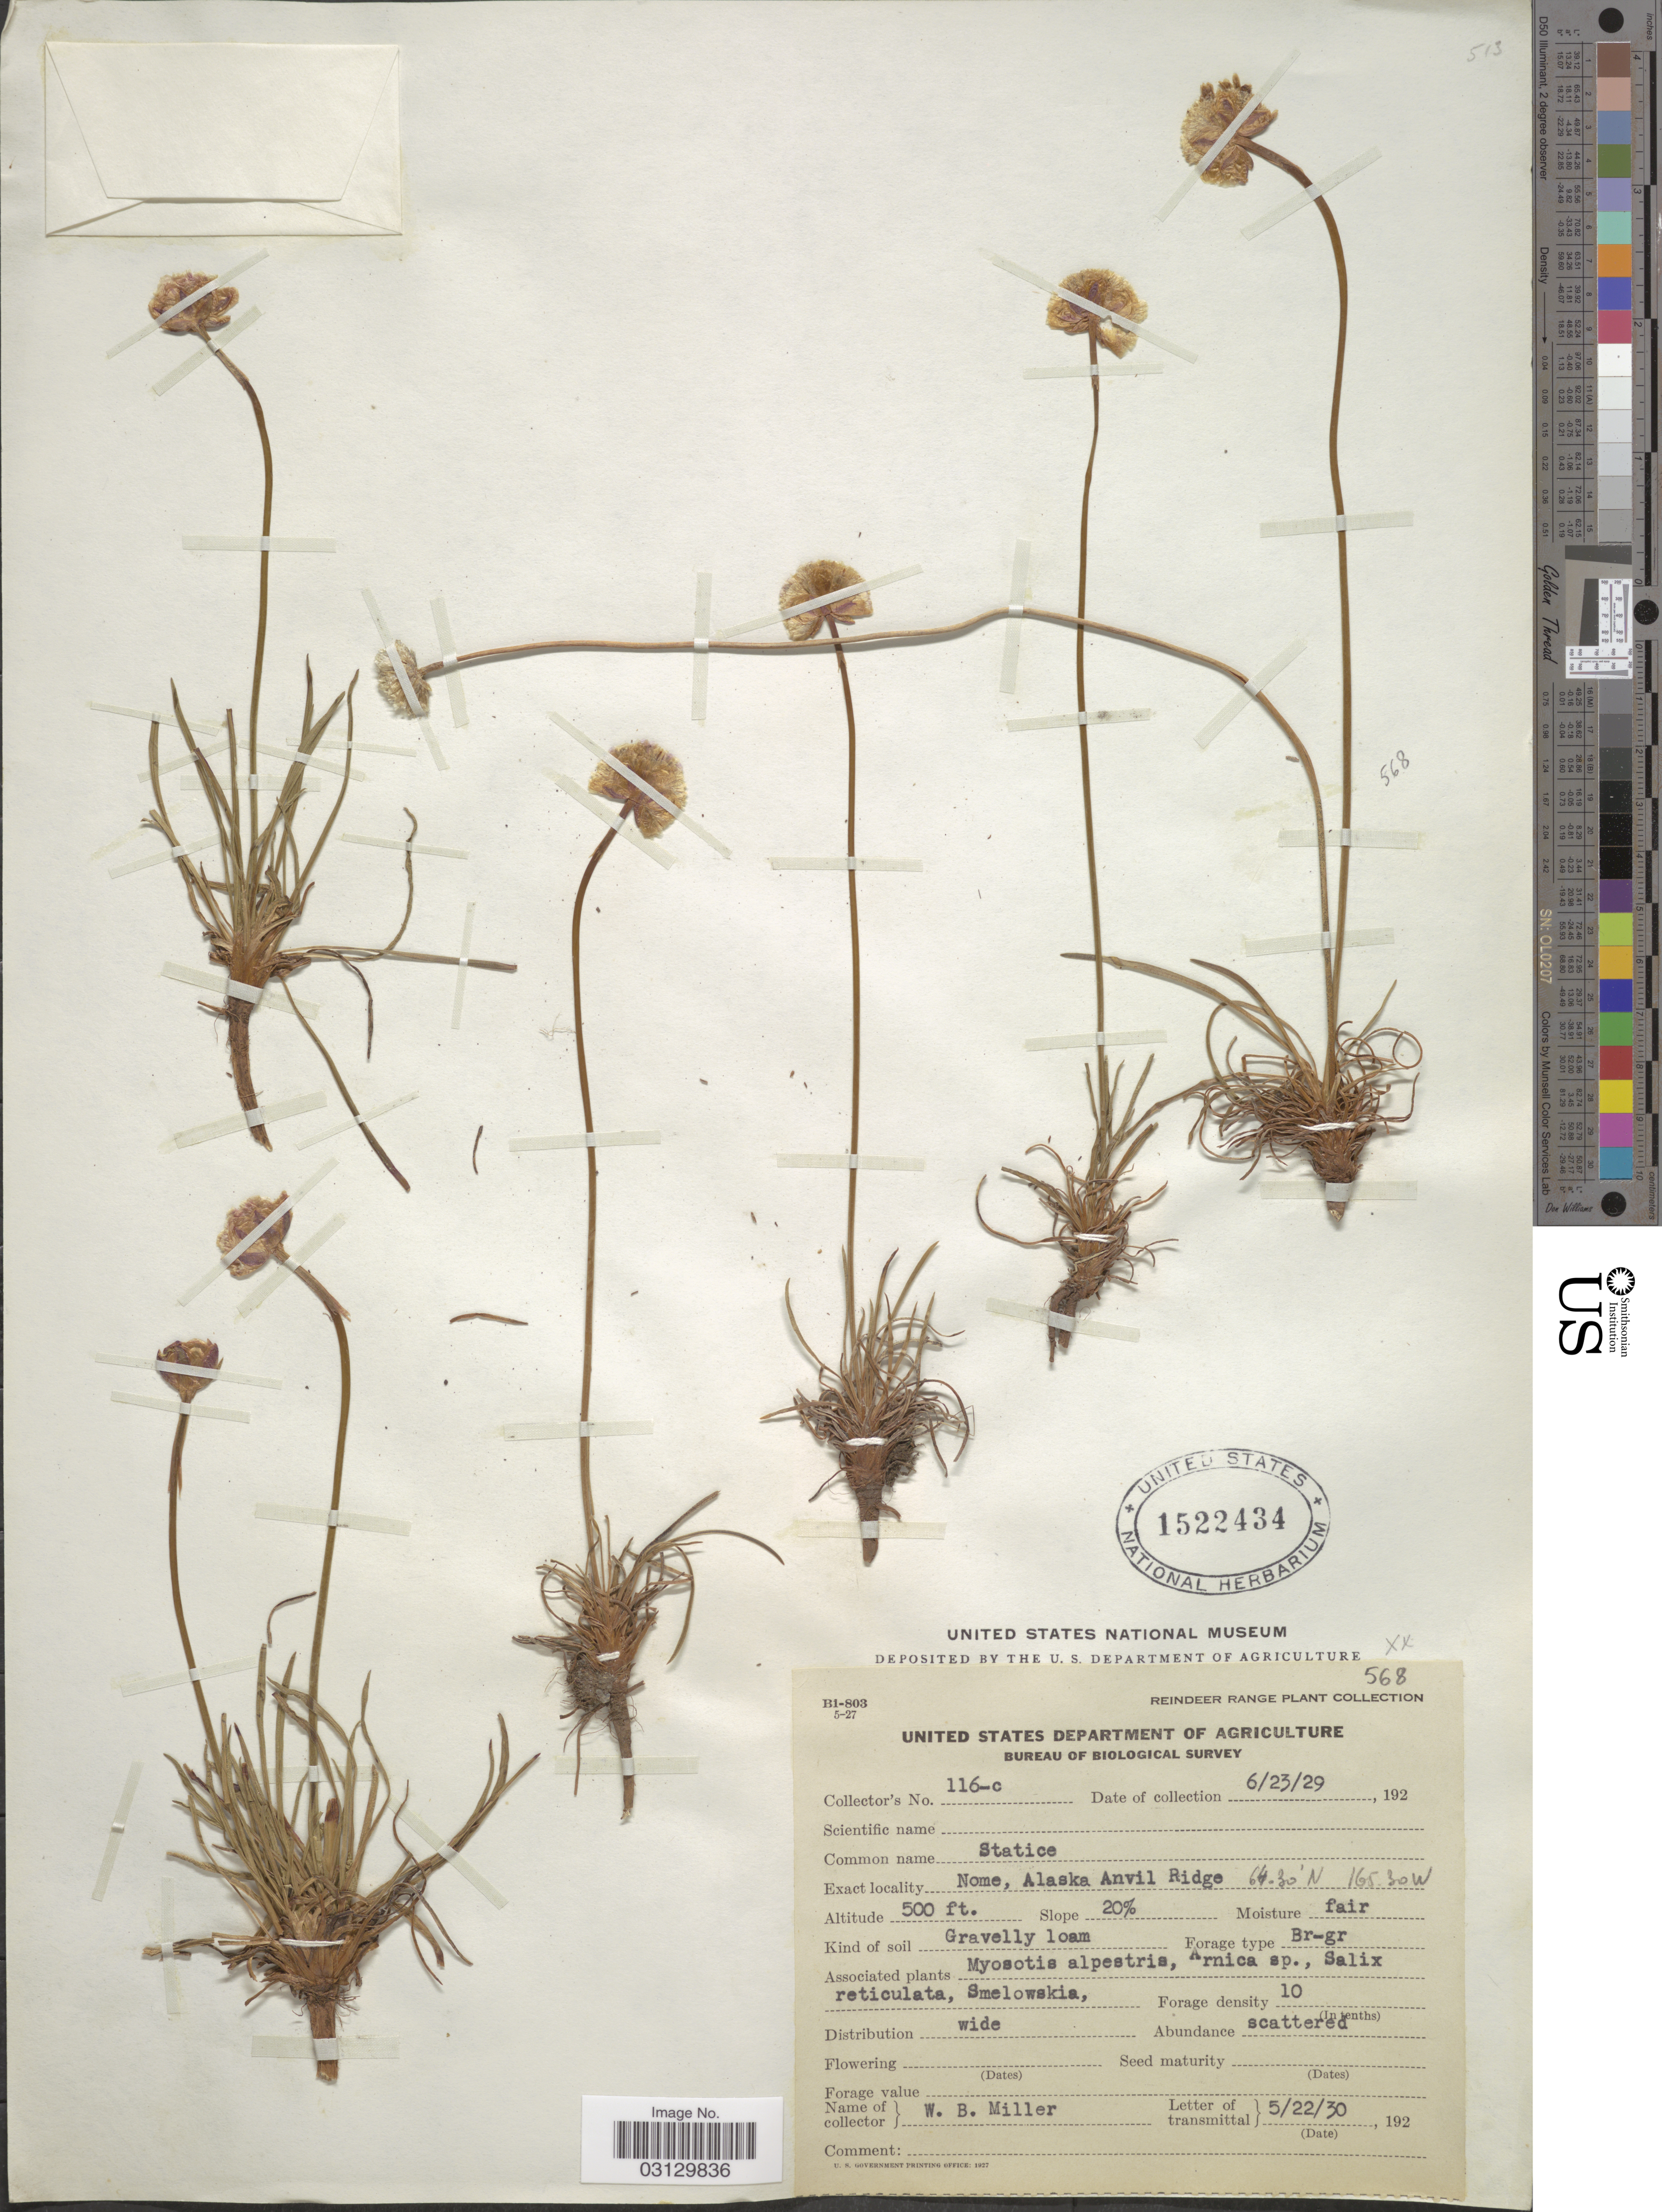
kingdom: Plantae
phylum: Tracheophyta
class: Magnoliopsida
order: Caryophyllales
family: Plumbaginaceae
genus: Armeria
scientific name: Armeria maritima subsp. sibirica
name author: (Turcz. ex Boiss.) Nyman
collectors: W. Miller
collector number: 116-c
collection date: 1929-06-23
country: United States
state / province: Alaska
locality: Nome, Alaska Anvil Ridge.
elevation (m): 152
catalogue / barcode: US 1522434